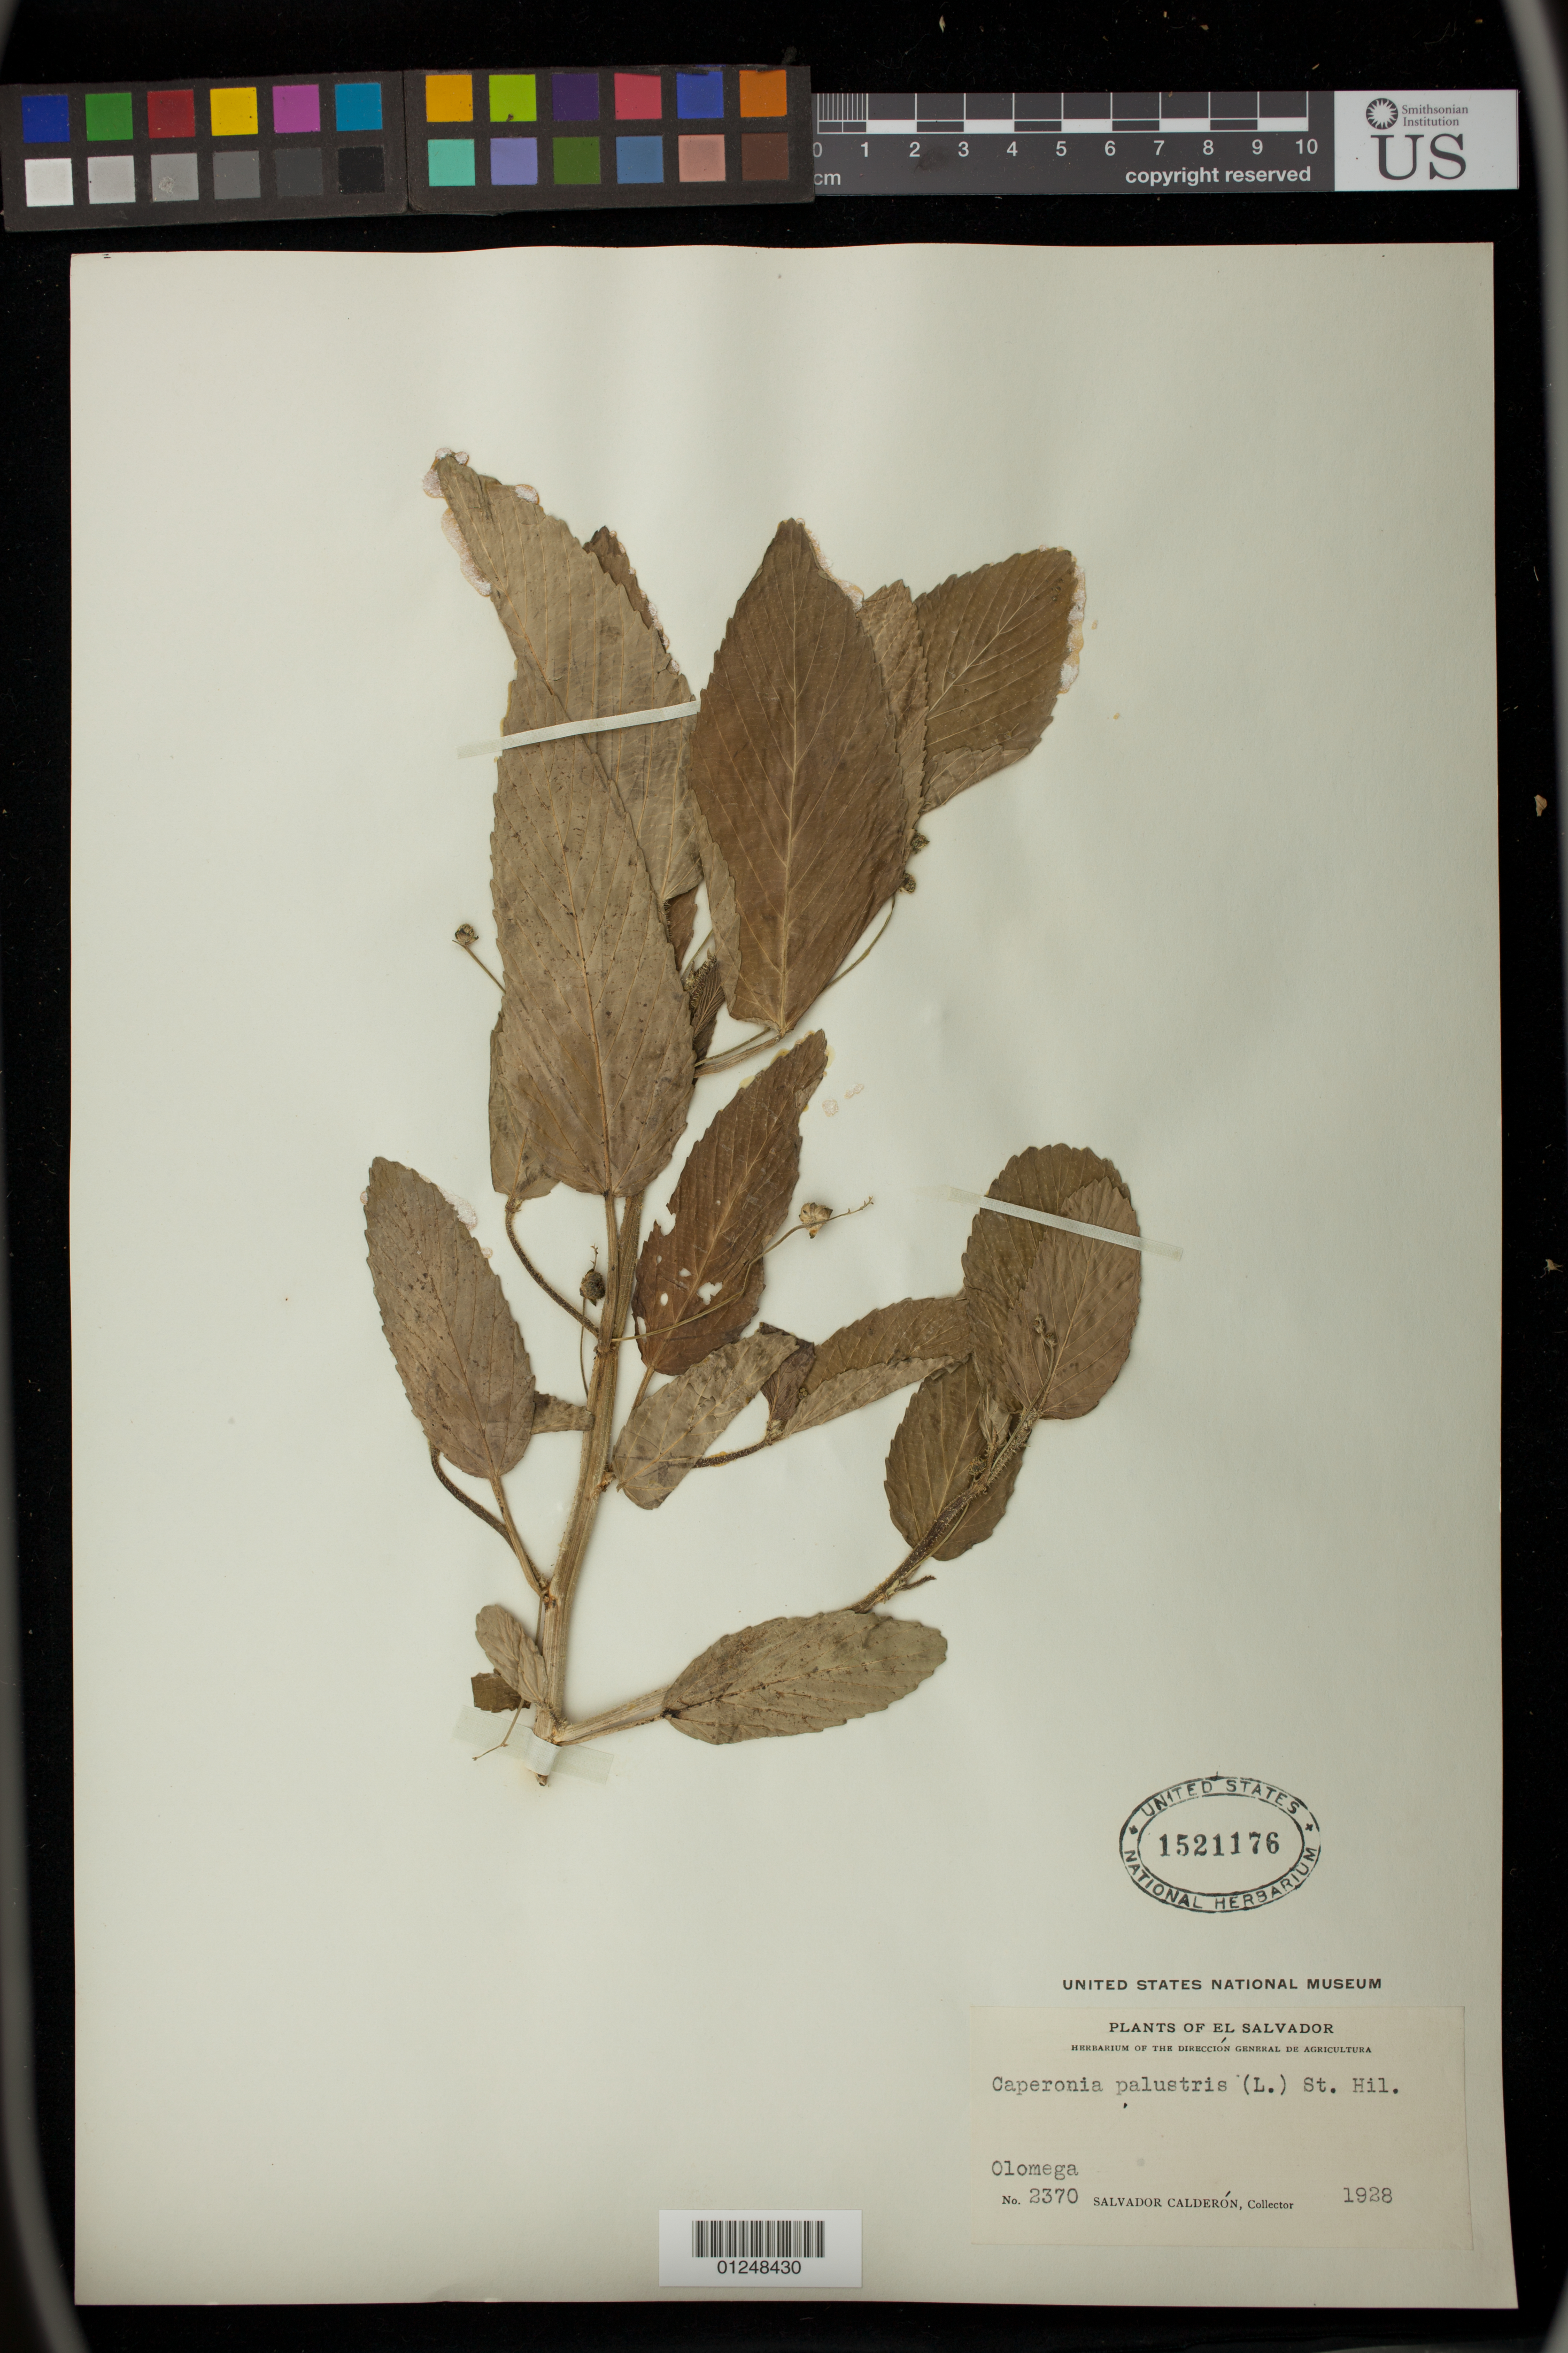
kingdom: Plantae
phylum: Tracheophyta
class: Magnoliopsida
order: Malpighiales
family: Euphorbiaceae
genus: Caperonia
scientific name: Caperonia palustris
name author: (L.) A. St.-Hil.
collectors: S. Calderón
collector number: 2370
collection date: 1928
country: El Salvador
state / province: La Unión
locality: Olomega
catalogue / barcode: US 1521176